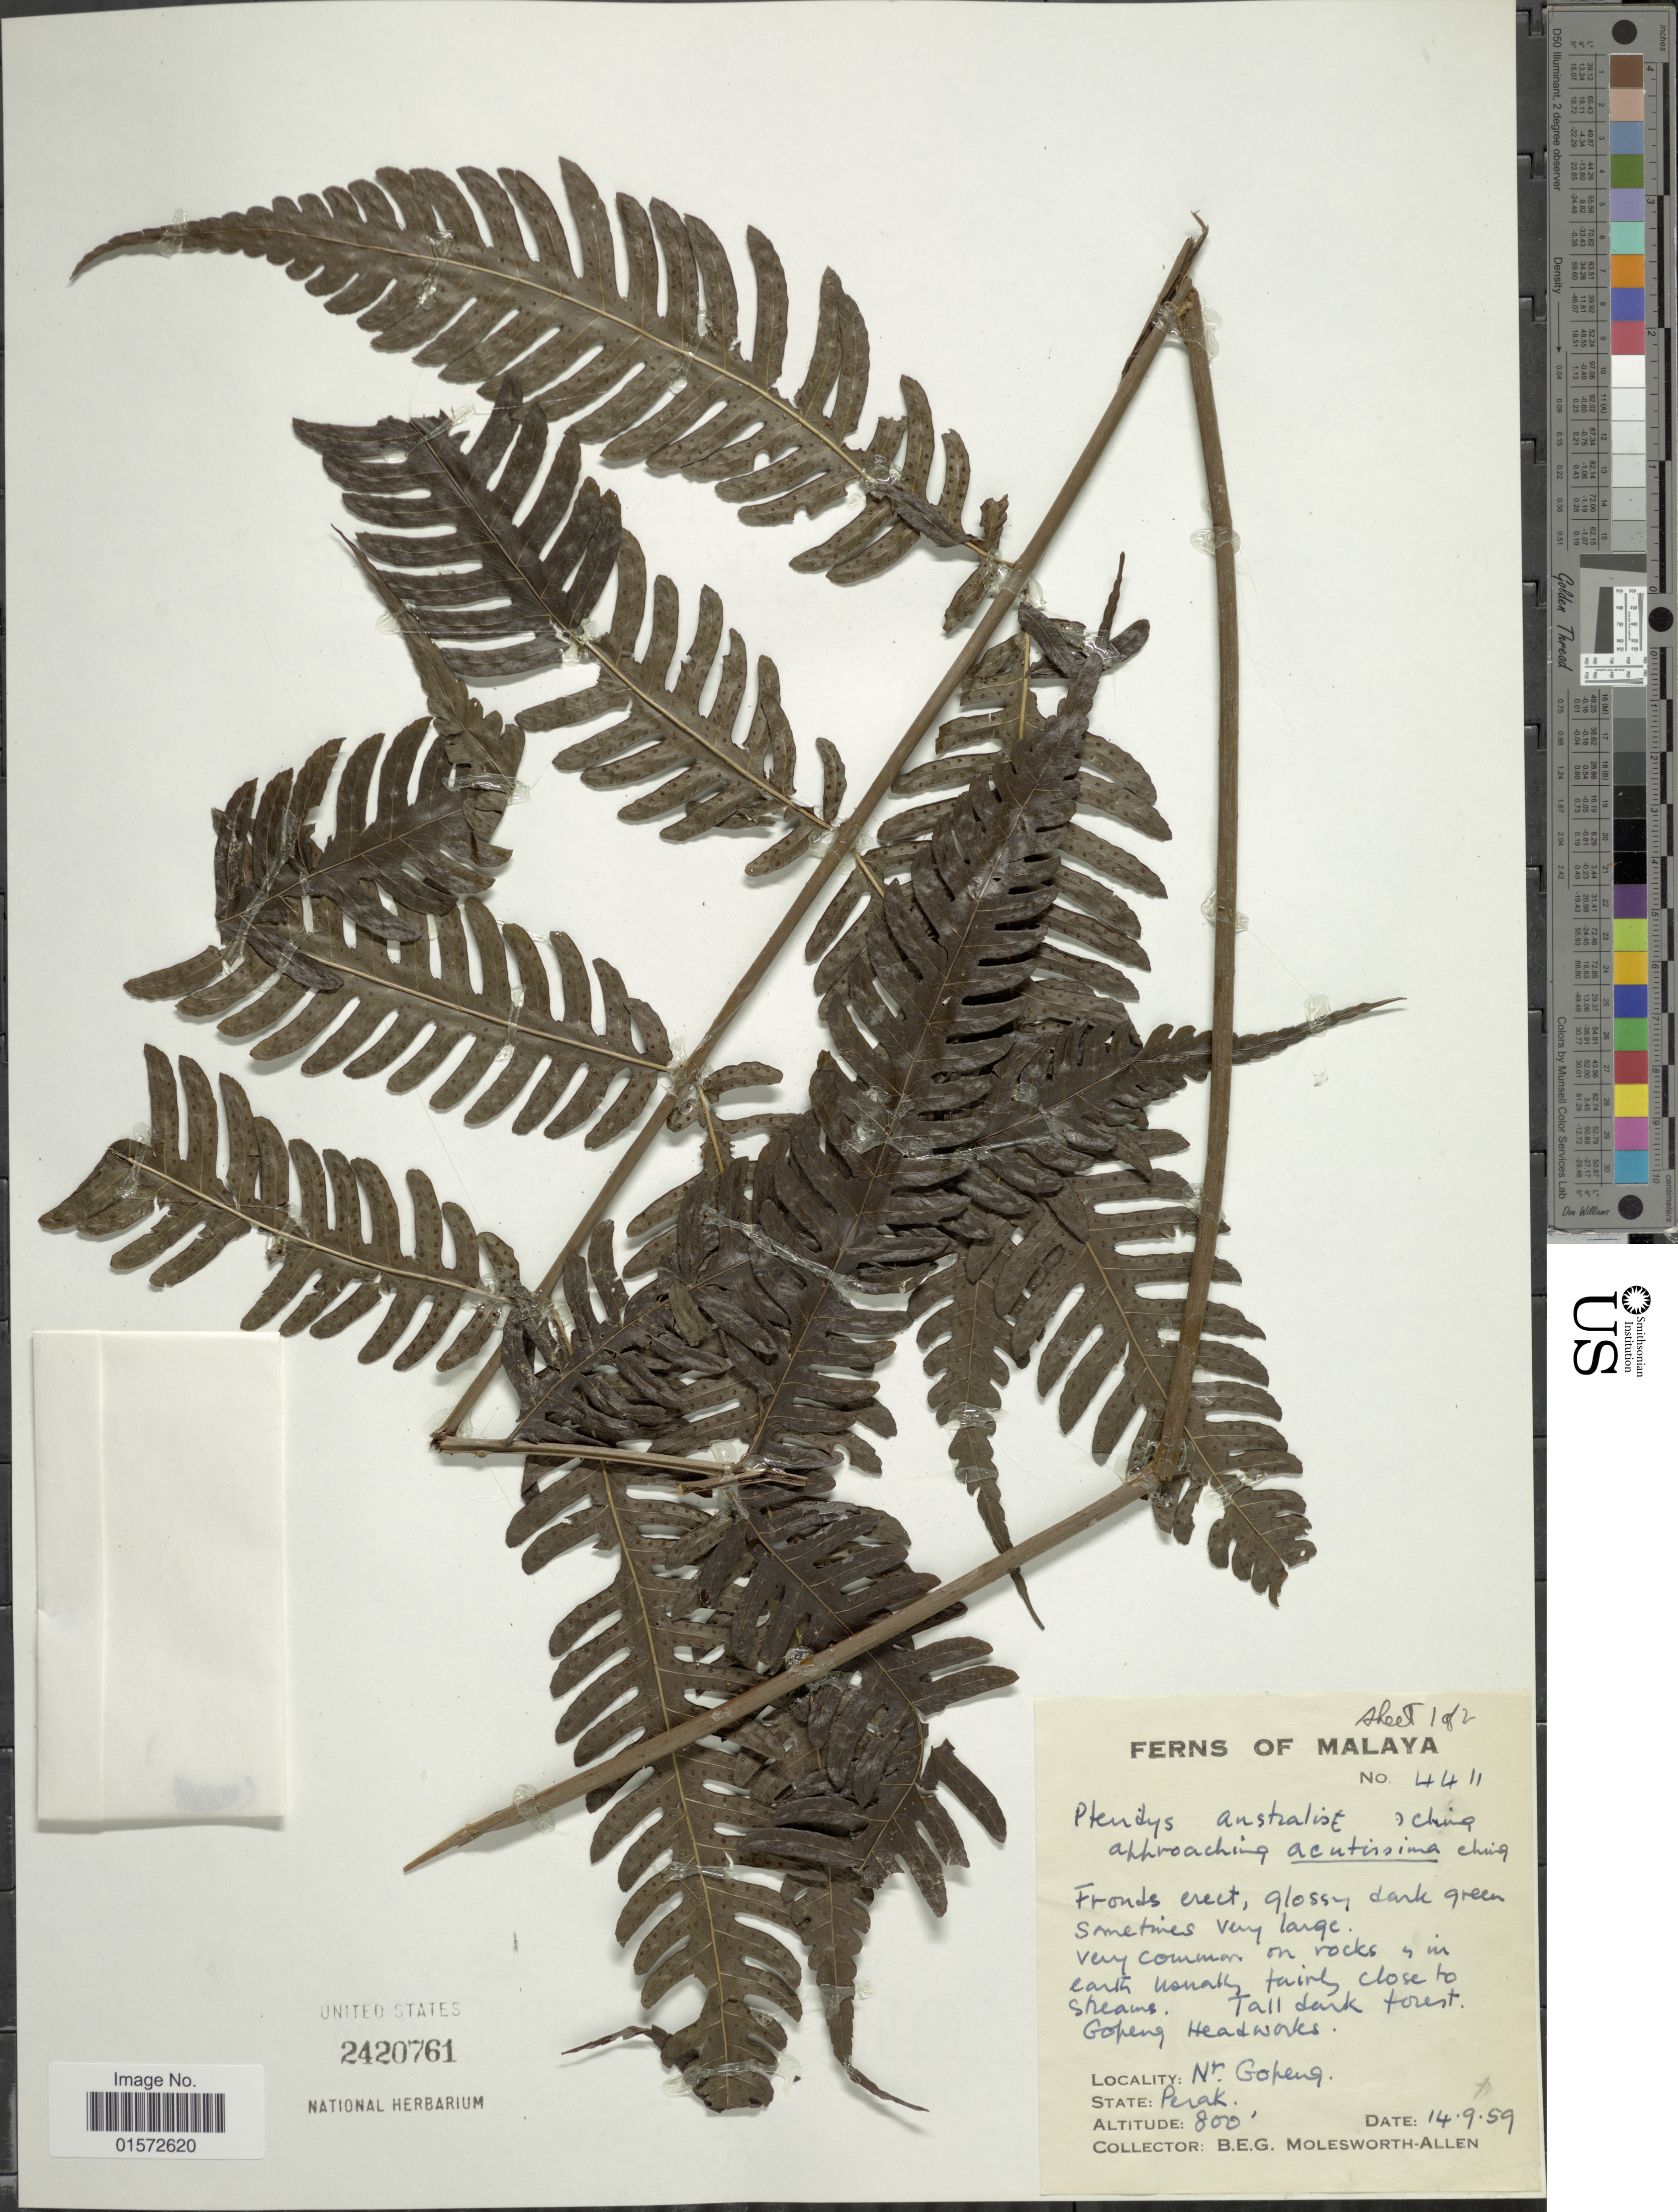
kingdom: Plantae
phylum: Tracheophyta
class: Polypodiopsida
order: Polypodiales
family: Tectariaceae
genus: Pteridrys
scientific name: Pteridrys australis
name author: Ching ex C. Chr. & Ching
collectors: B. E. G. Molesworth-Allen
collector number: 4411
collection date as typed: Transcribed d/m/y: 14/9/59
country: Malaysia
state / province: Perak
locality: Goheng headworks. Nr. Goheng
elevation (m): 244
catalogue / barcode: US 2420761